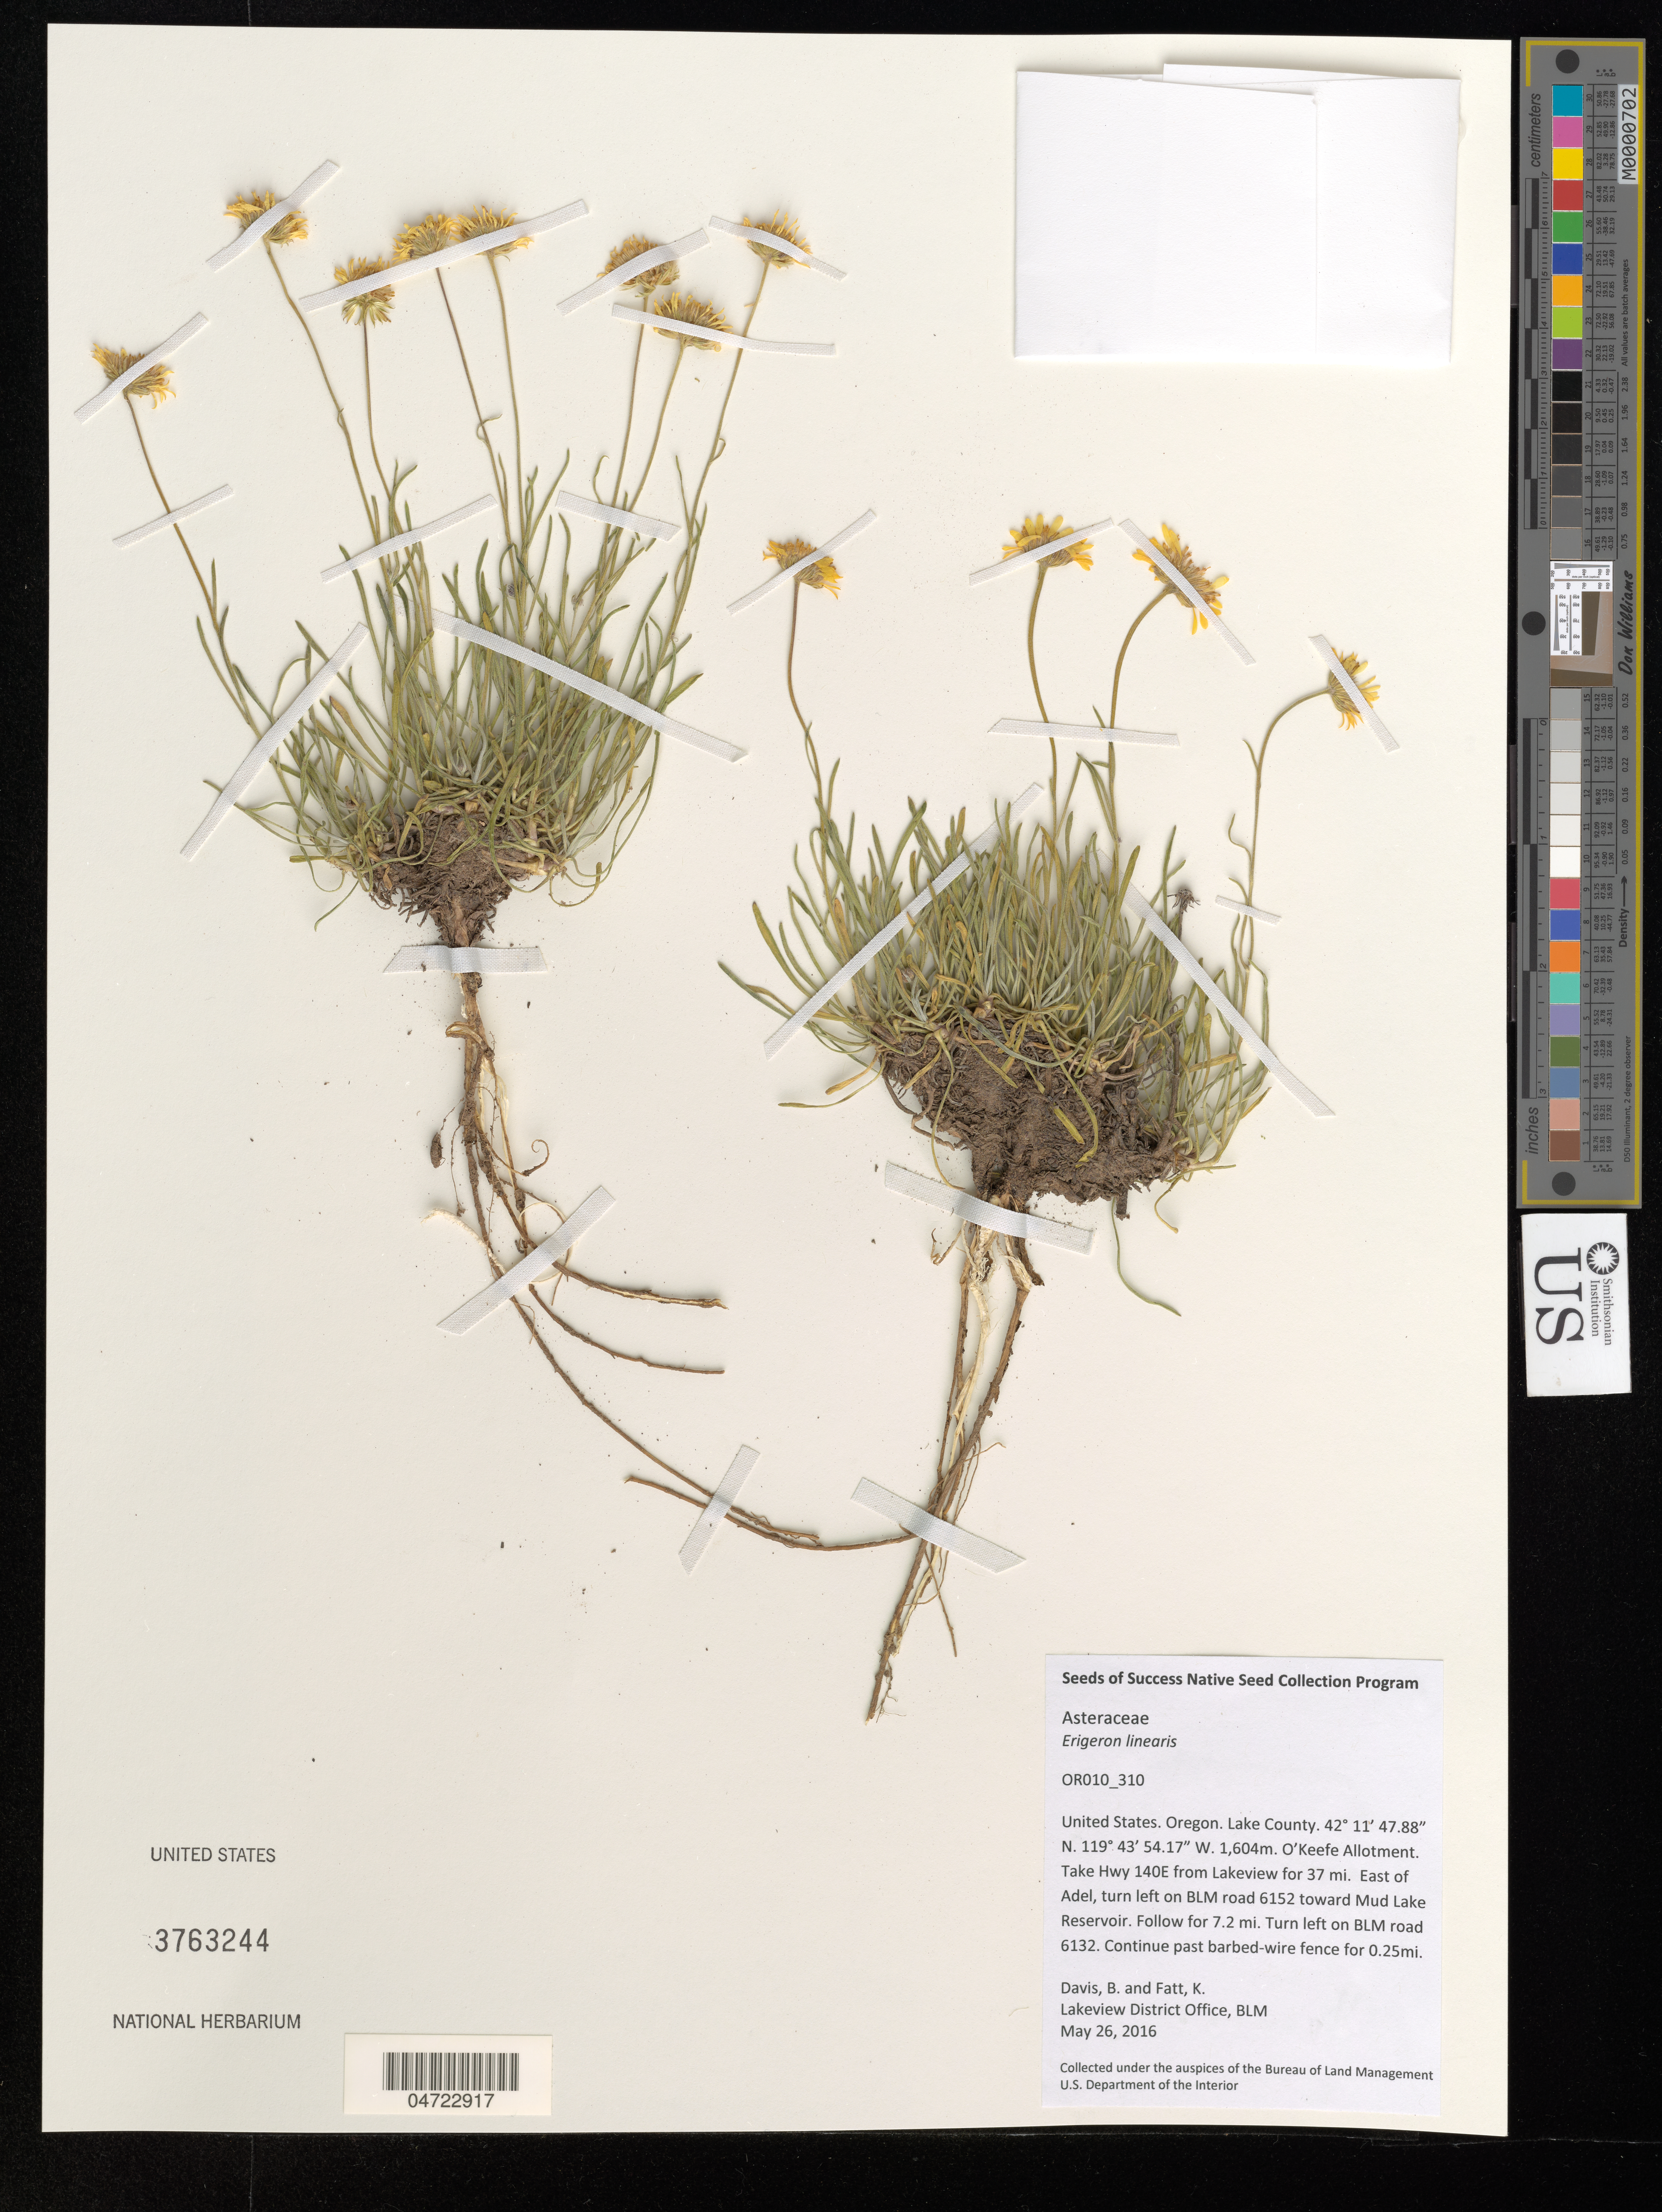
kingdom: Plantae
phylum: Tracheophyta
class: Magnoliopsida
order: Asterales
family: Asteraceae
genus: Erigeron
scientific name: Erigeron linearis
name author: (Hook.) Piper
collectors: B. Davis & K. Fatt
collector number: OR010_310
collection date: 2016-05-26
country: United States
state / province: Oregon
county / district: Lake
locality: Lake County. O'Keefe Allotment. Take Hwy 140E from Lakeview for 37 mi. East of Adel, turn left on BLM road 6152 toward Mud Lake Reservoir. Follow for 7.2 mi. Turn left on BLM road 6132. Continue past barbed-wire fence for 0.25mi.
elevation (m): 1604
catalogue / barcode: US 3763244